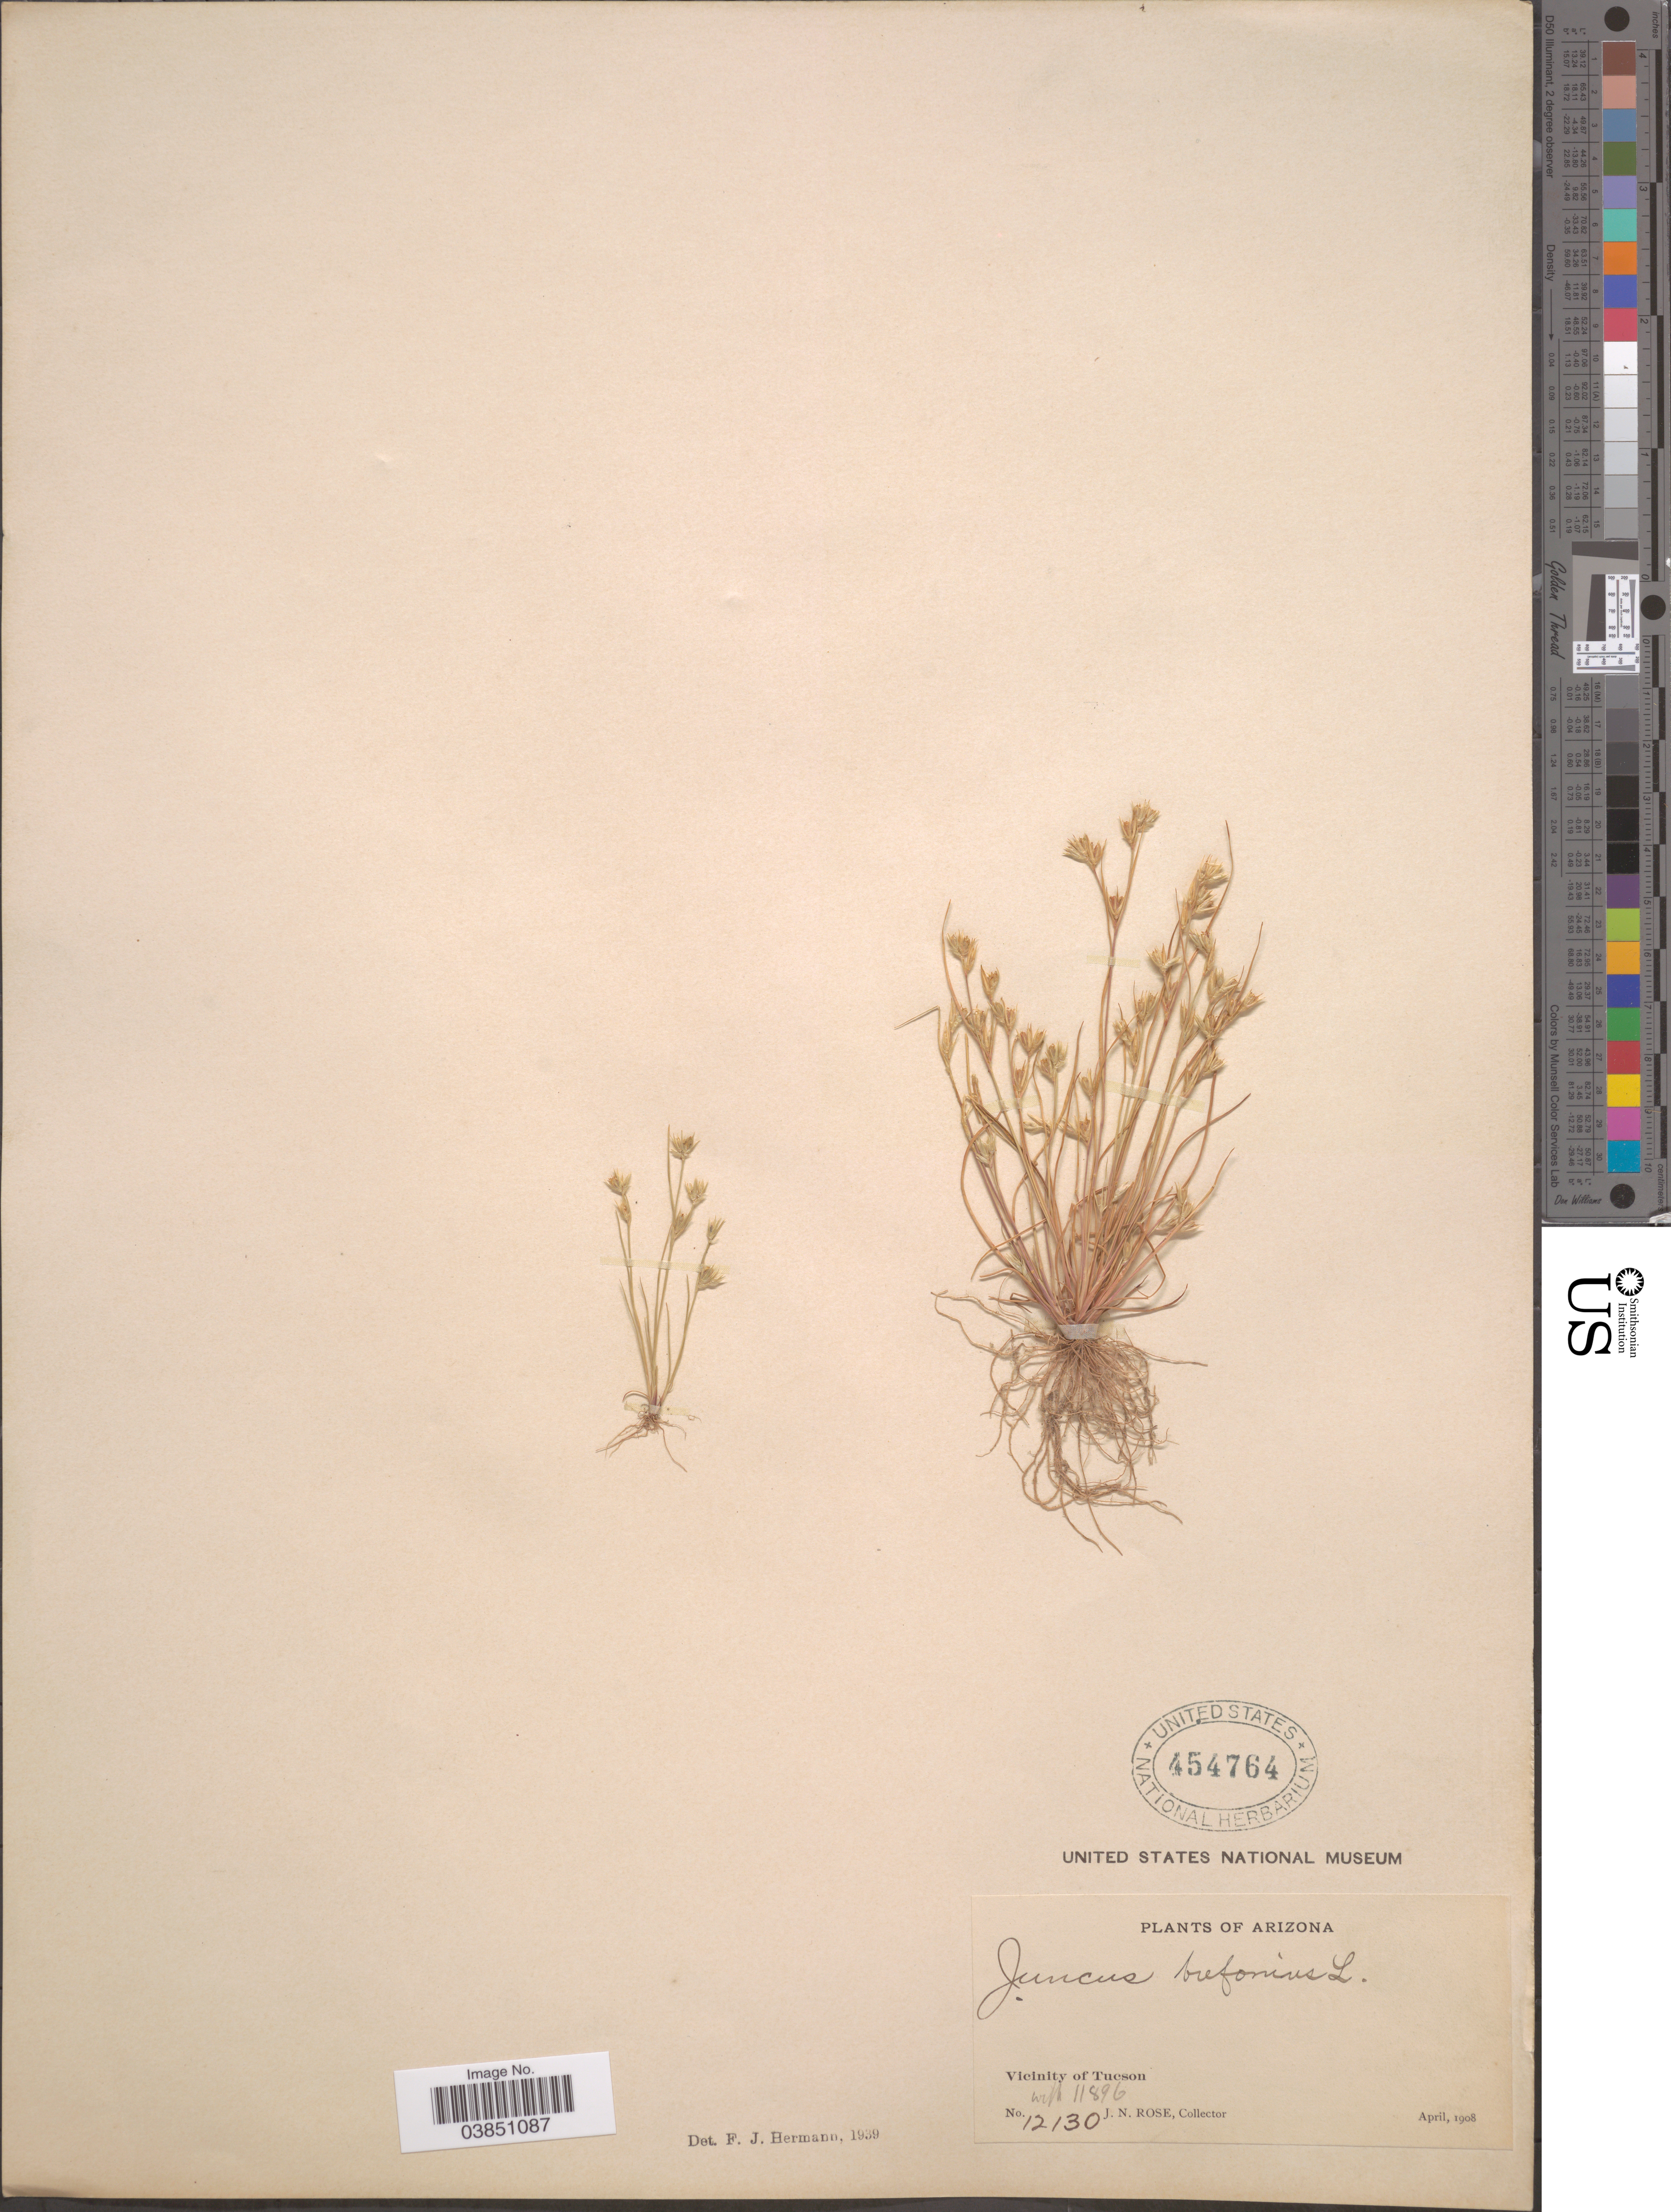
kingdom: Plantae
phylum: Tracheophyta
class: Liliopsida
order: Poales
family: Juncaceae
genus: Juncus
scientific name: Juncus bufonius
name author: L.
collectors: J. N. Rose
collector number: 12130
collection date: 1908-04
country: United States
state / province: Arizona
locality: Vicinity of Tucson.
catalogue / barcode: US 454764